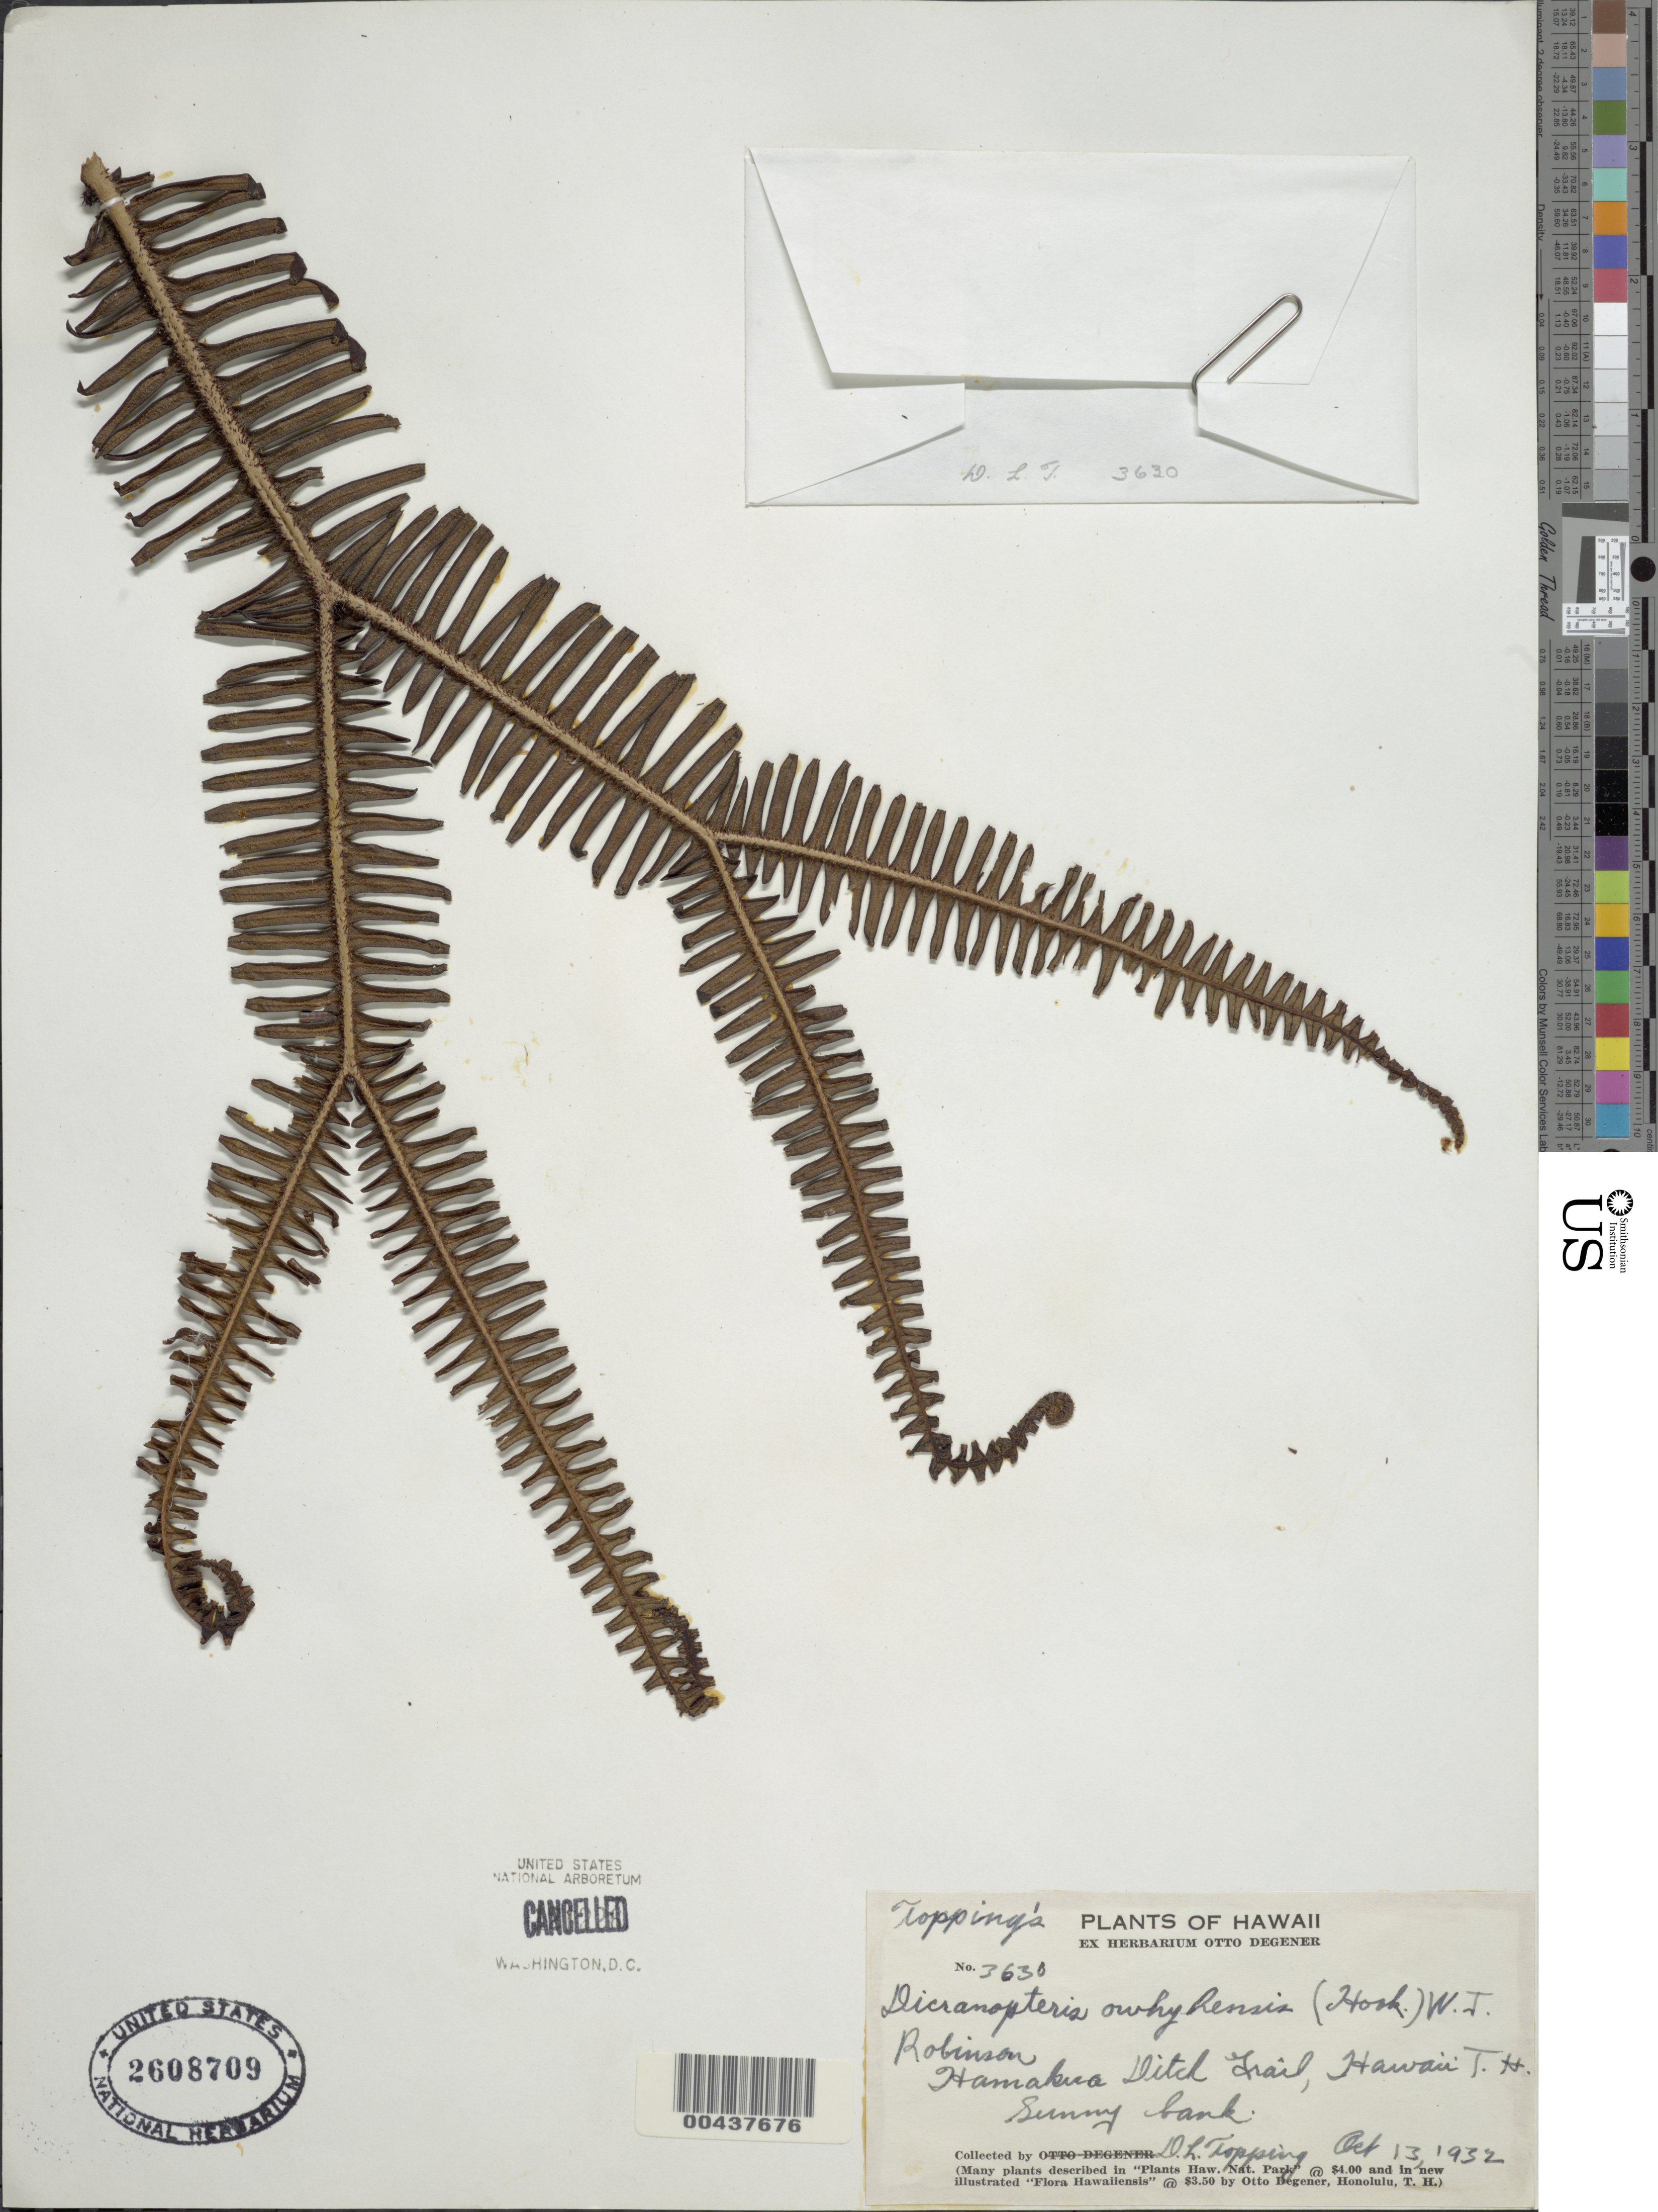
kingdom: Plantae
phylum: Tracheophyta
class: Polypodiopsida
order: Gleicheniales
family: Gleicheniaceae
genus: Sticherus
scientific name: Sticherus owhyhensis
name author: (Hook.) Ching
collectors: D. L. Topping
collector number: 3630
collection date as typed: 13 Oct 1932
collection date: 1932-10-13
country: United States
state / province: Hawaii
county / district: Hawaii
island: Hawaii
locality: Hamakua Ditch Trail, Hawaii, T.H.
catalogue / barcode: US 2608709